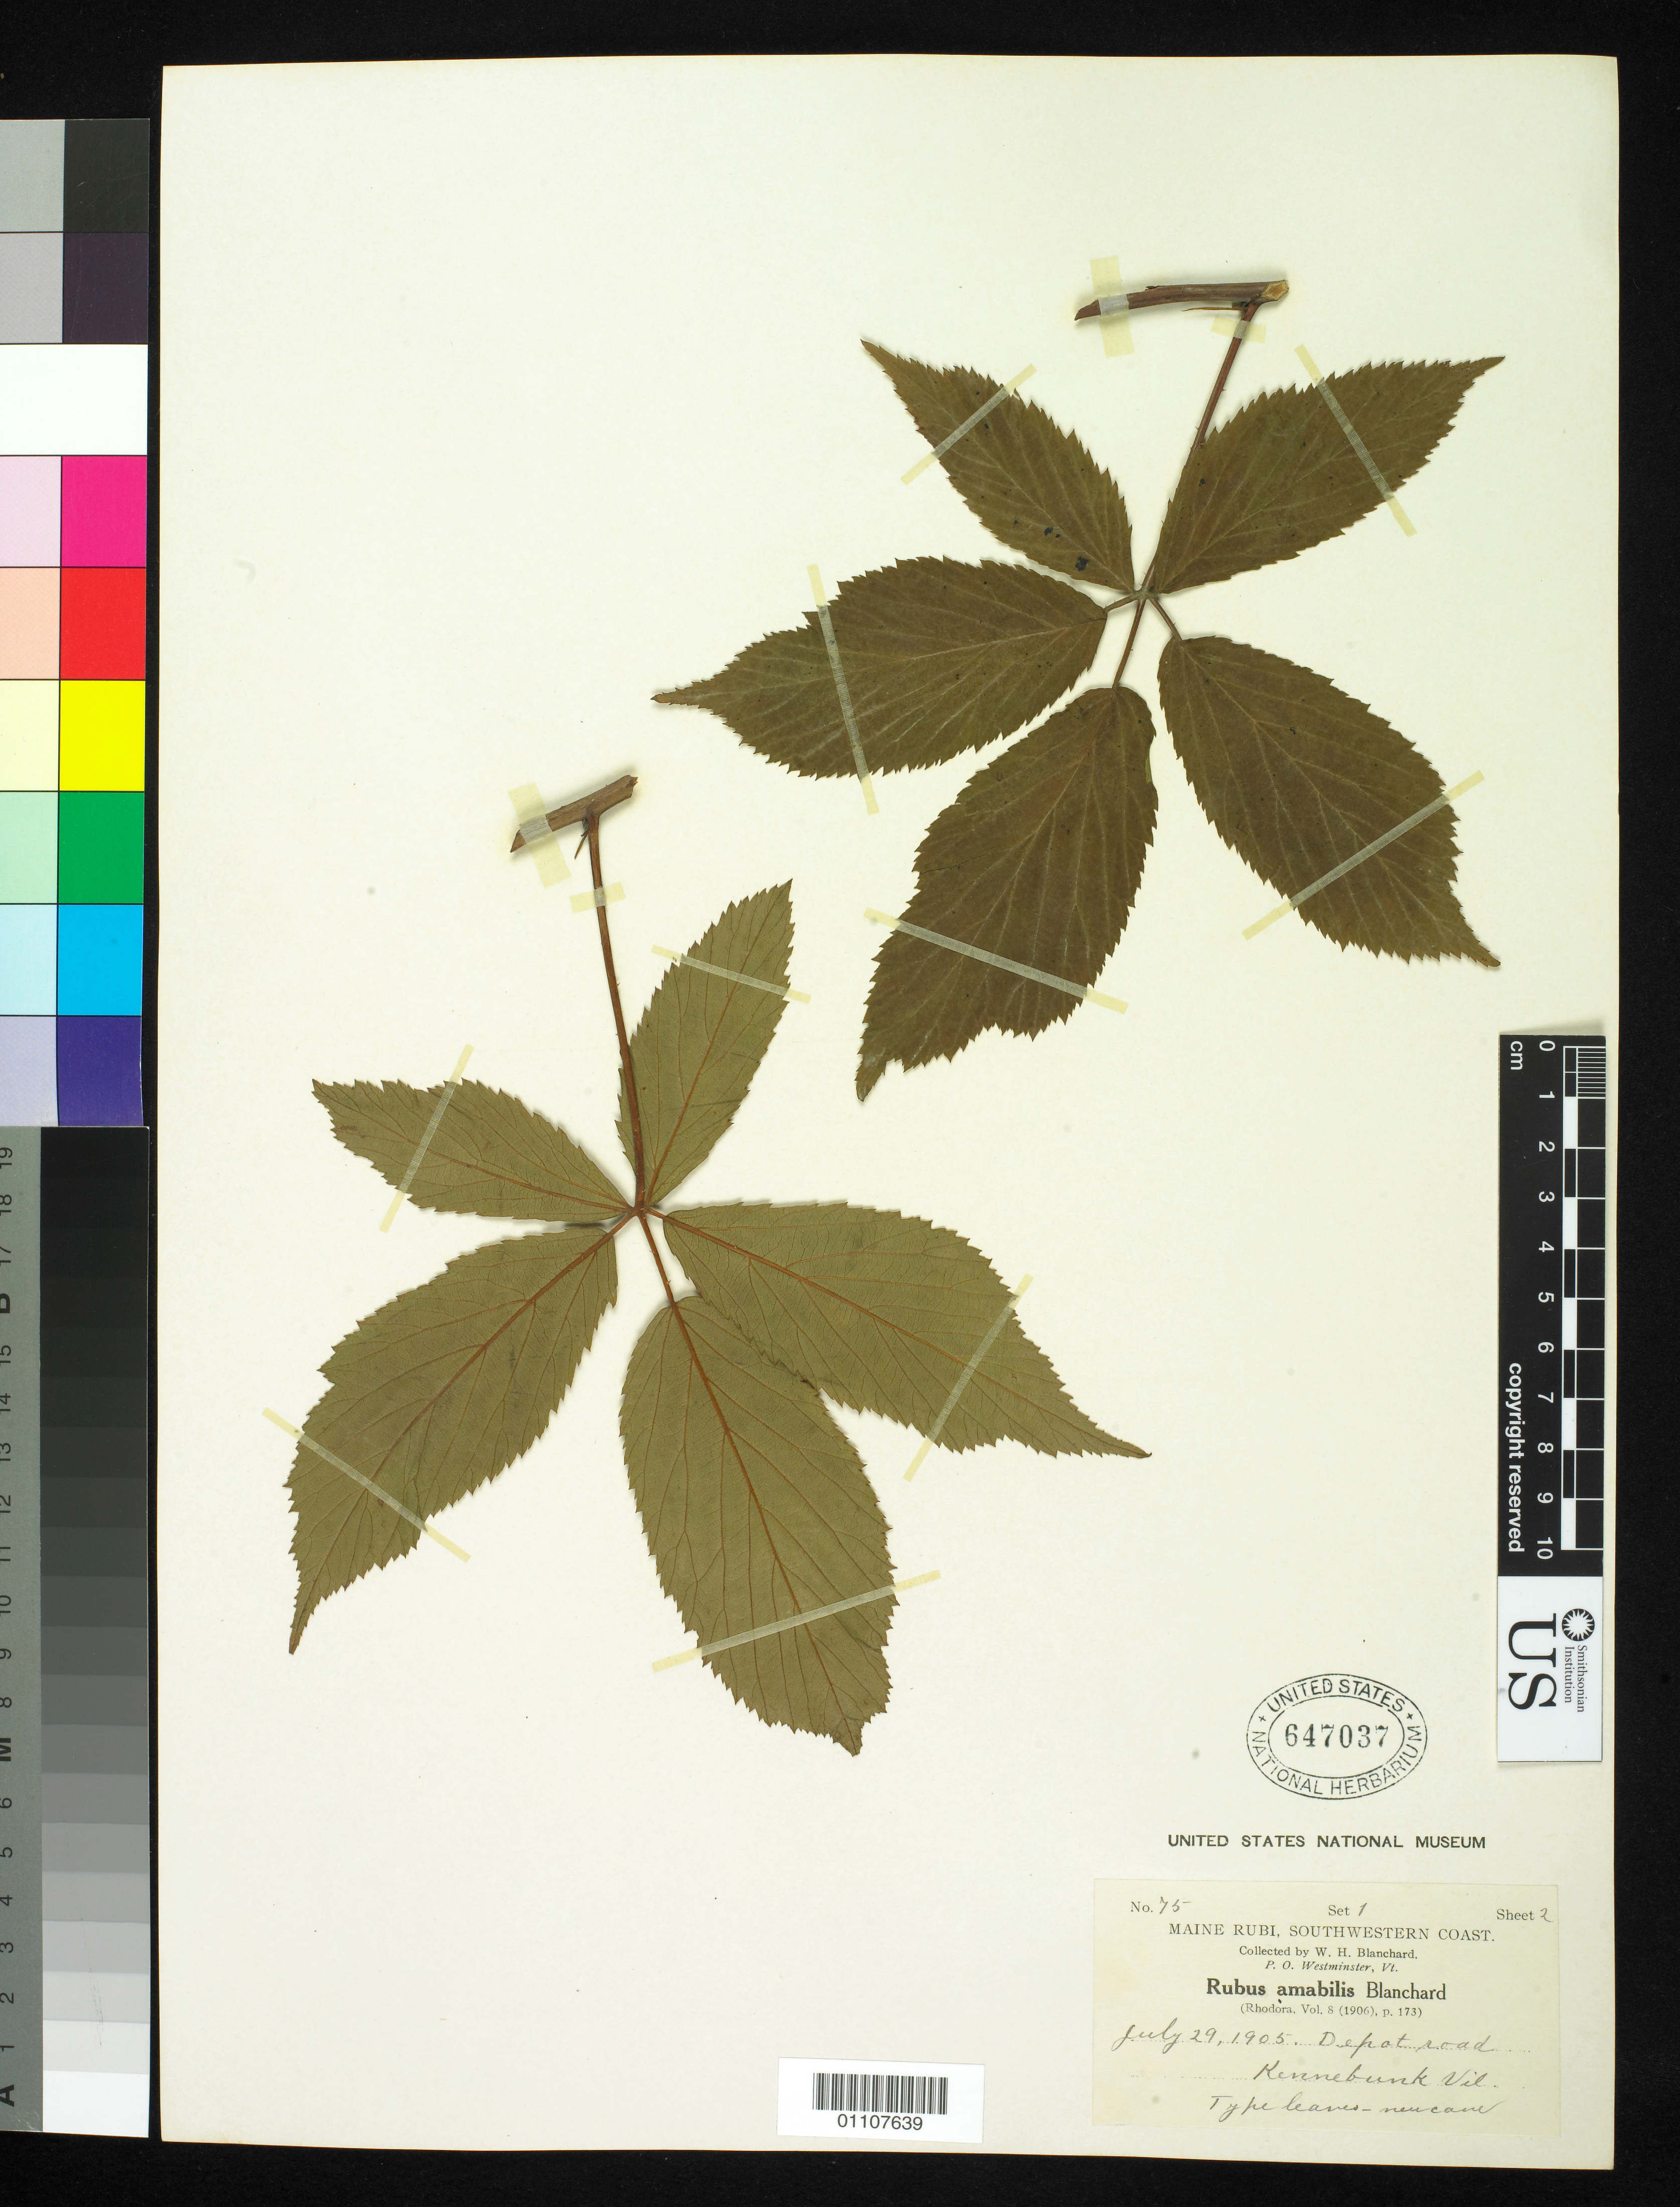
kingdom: Plantae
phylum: Tracheophyta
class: Magnoliopsida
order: Rosales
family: Rosaceae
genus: Rubus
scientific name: Rubus amabilis Blanch., nom. illeg.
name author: Blanch.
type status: Syntype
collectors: W. H. Blanchard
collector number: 75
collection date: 1905-07-29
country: United States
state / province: Maine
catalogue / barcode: US 647037